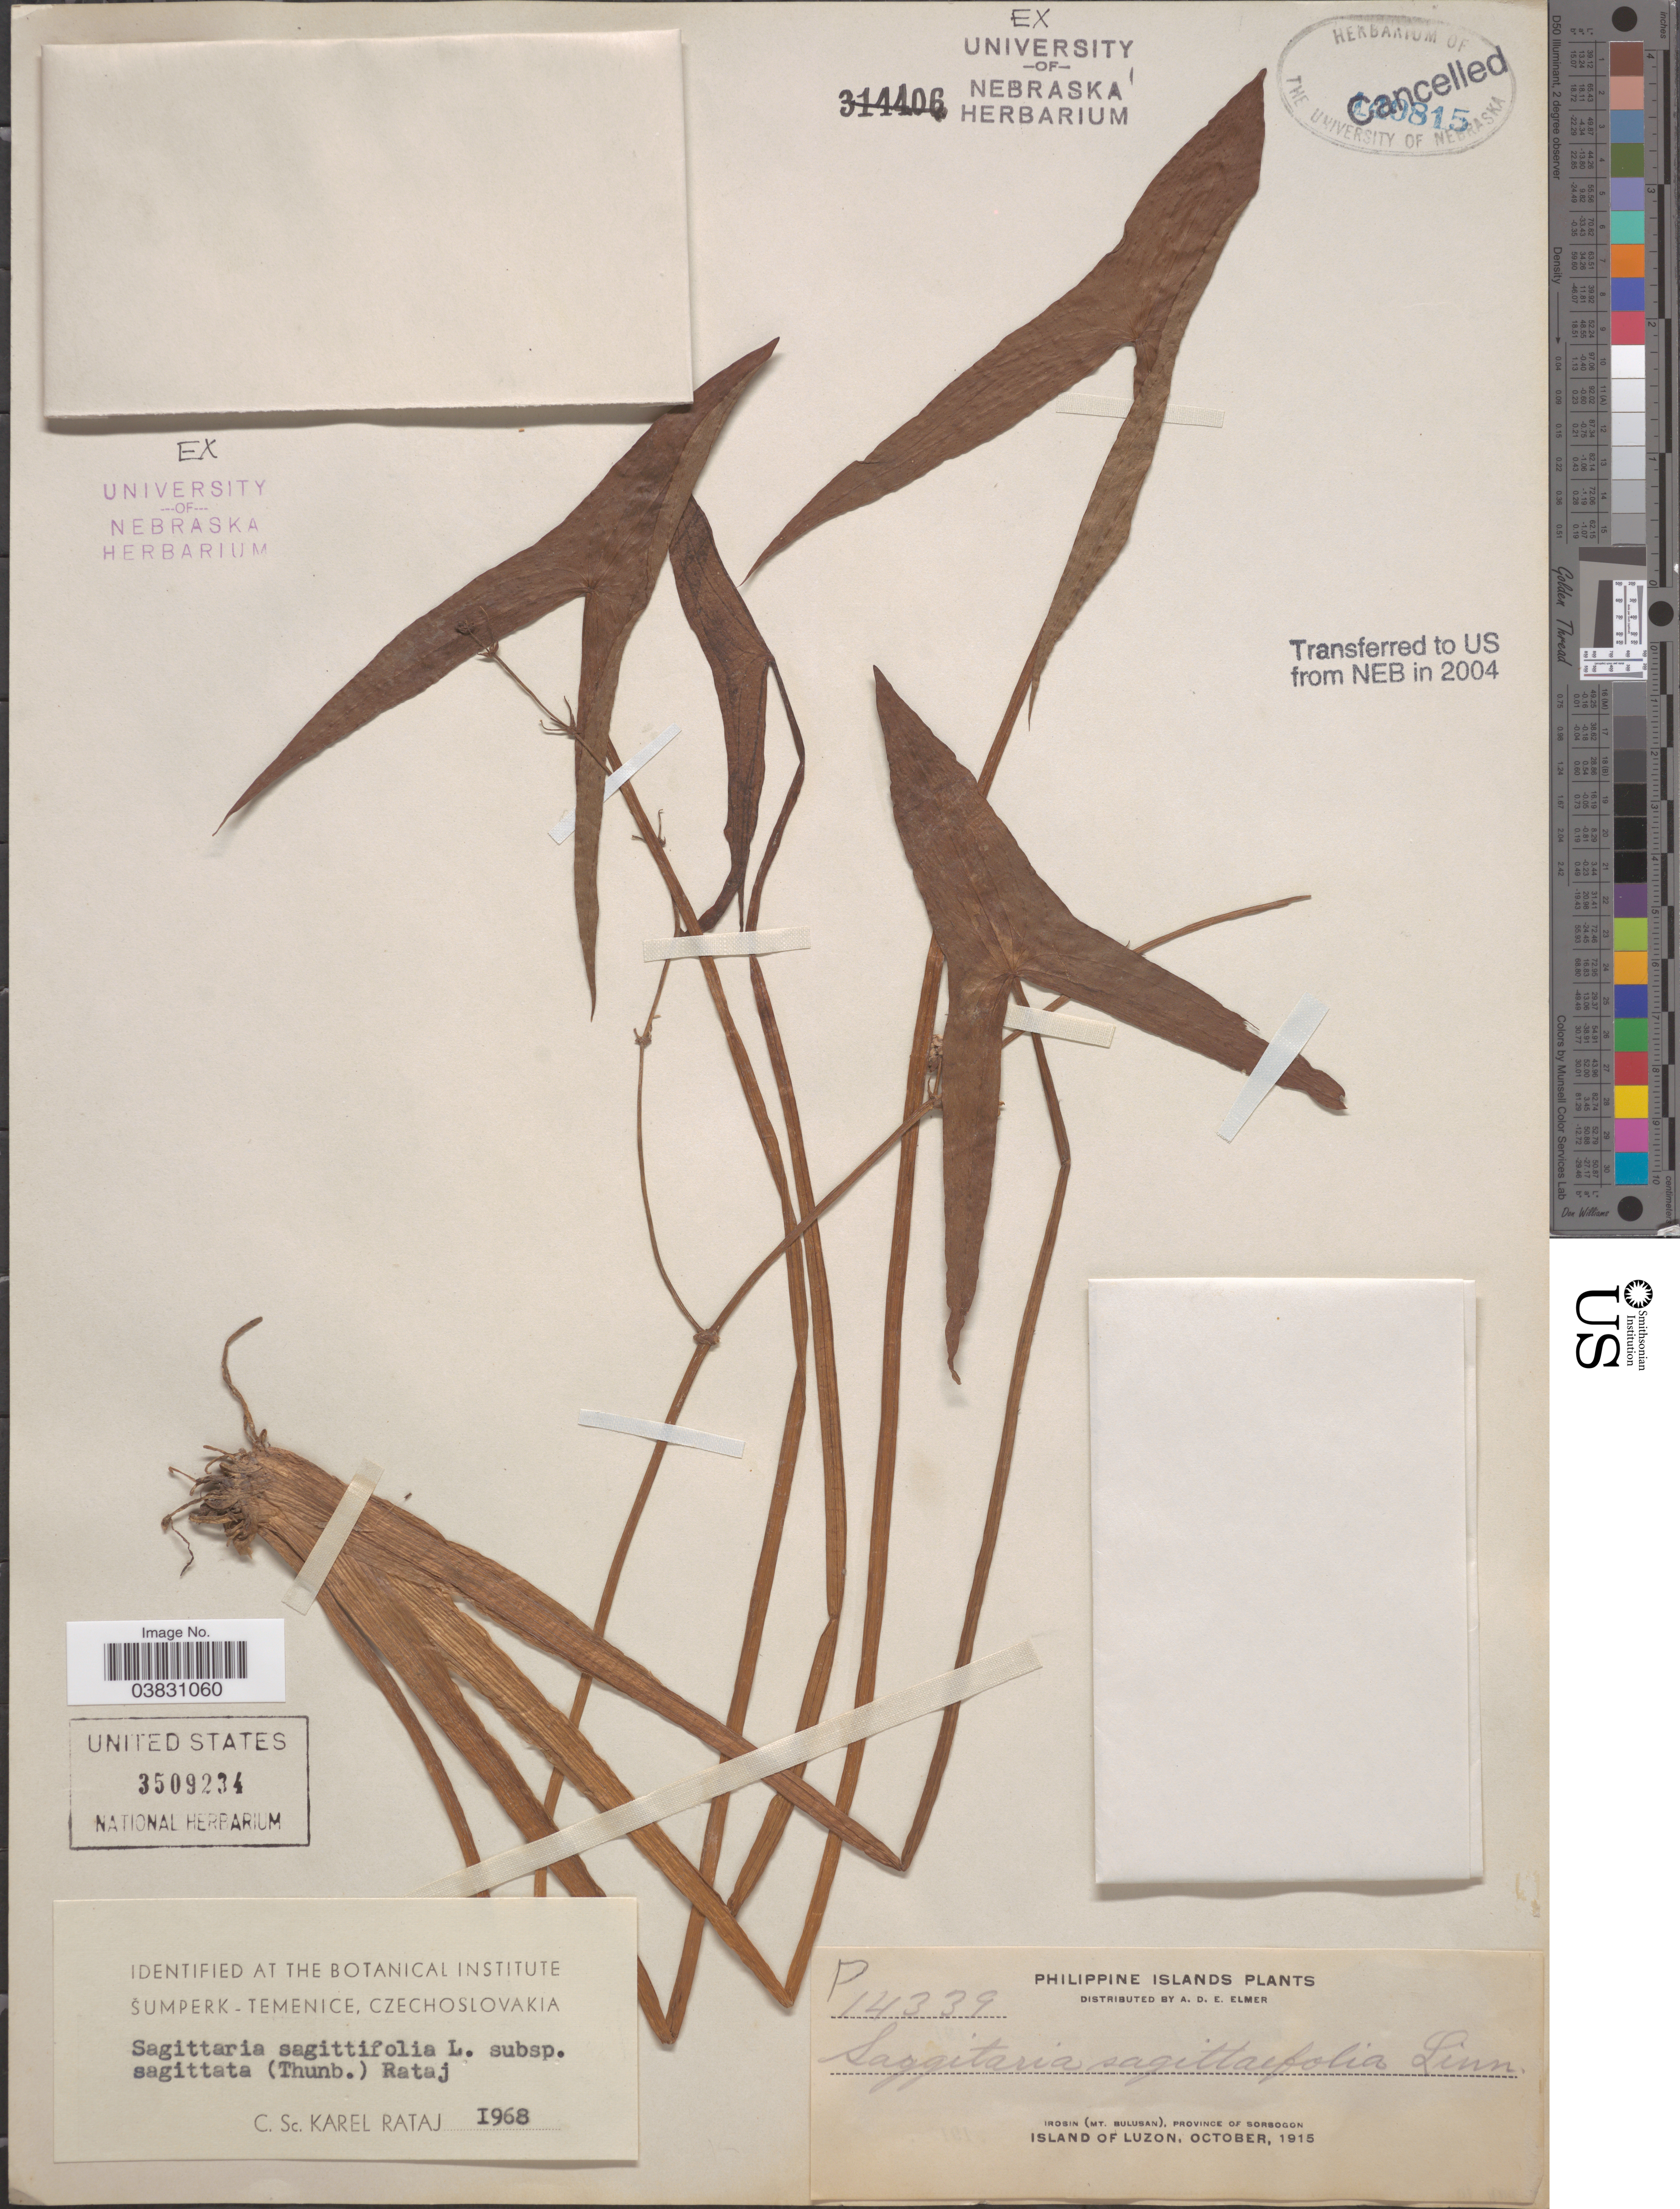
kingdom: Plantae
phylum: Tracheophyta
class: Liliopsida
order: Alismatales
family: Alismataceae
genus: Sagittaria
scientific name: Sagittaria sagittifolia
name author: L.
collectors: A. D. E. Elmer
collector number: P14339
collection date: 1915-10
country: Philippines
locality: Philippine Islands. Irosin (Mt. Bulusan), Province of Sorsogon. Island of Luzon.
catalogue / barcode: US 3509234